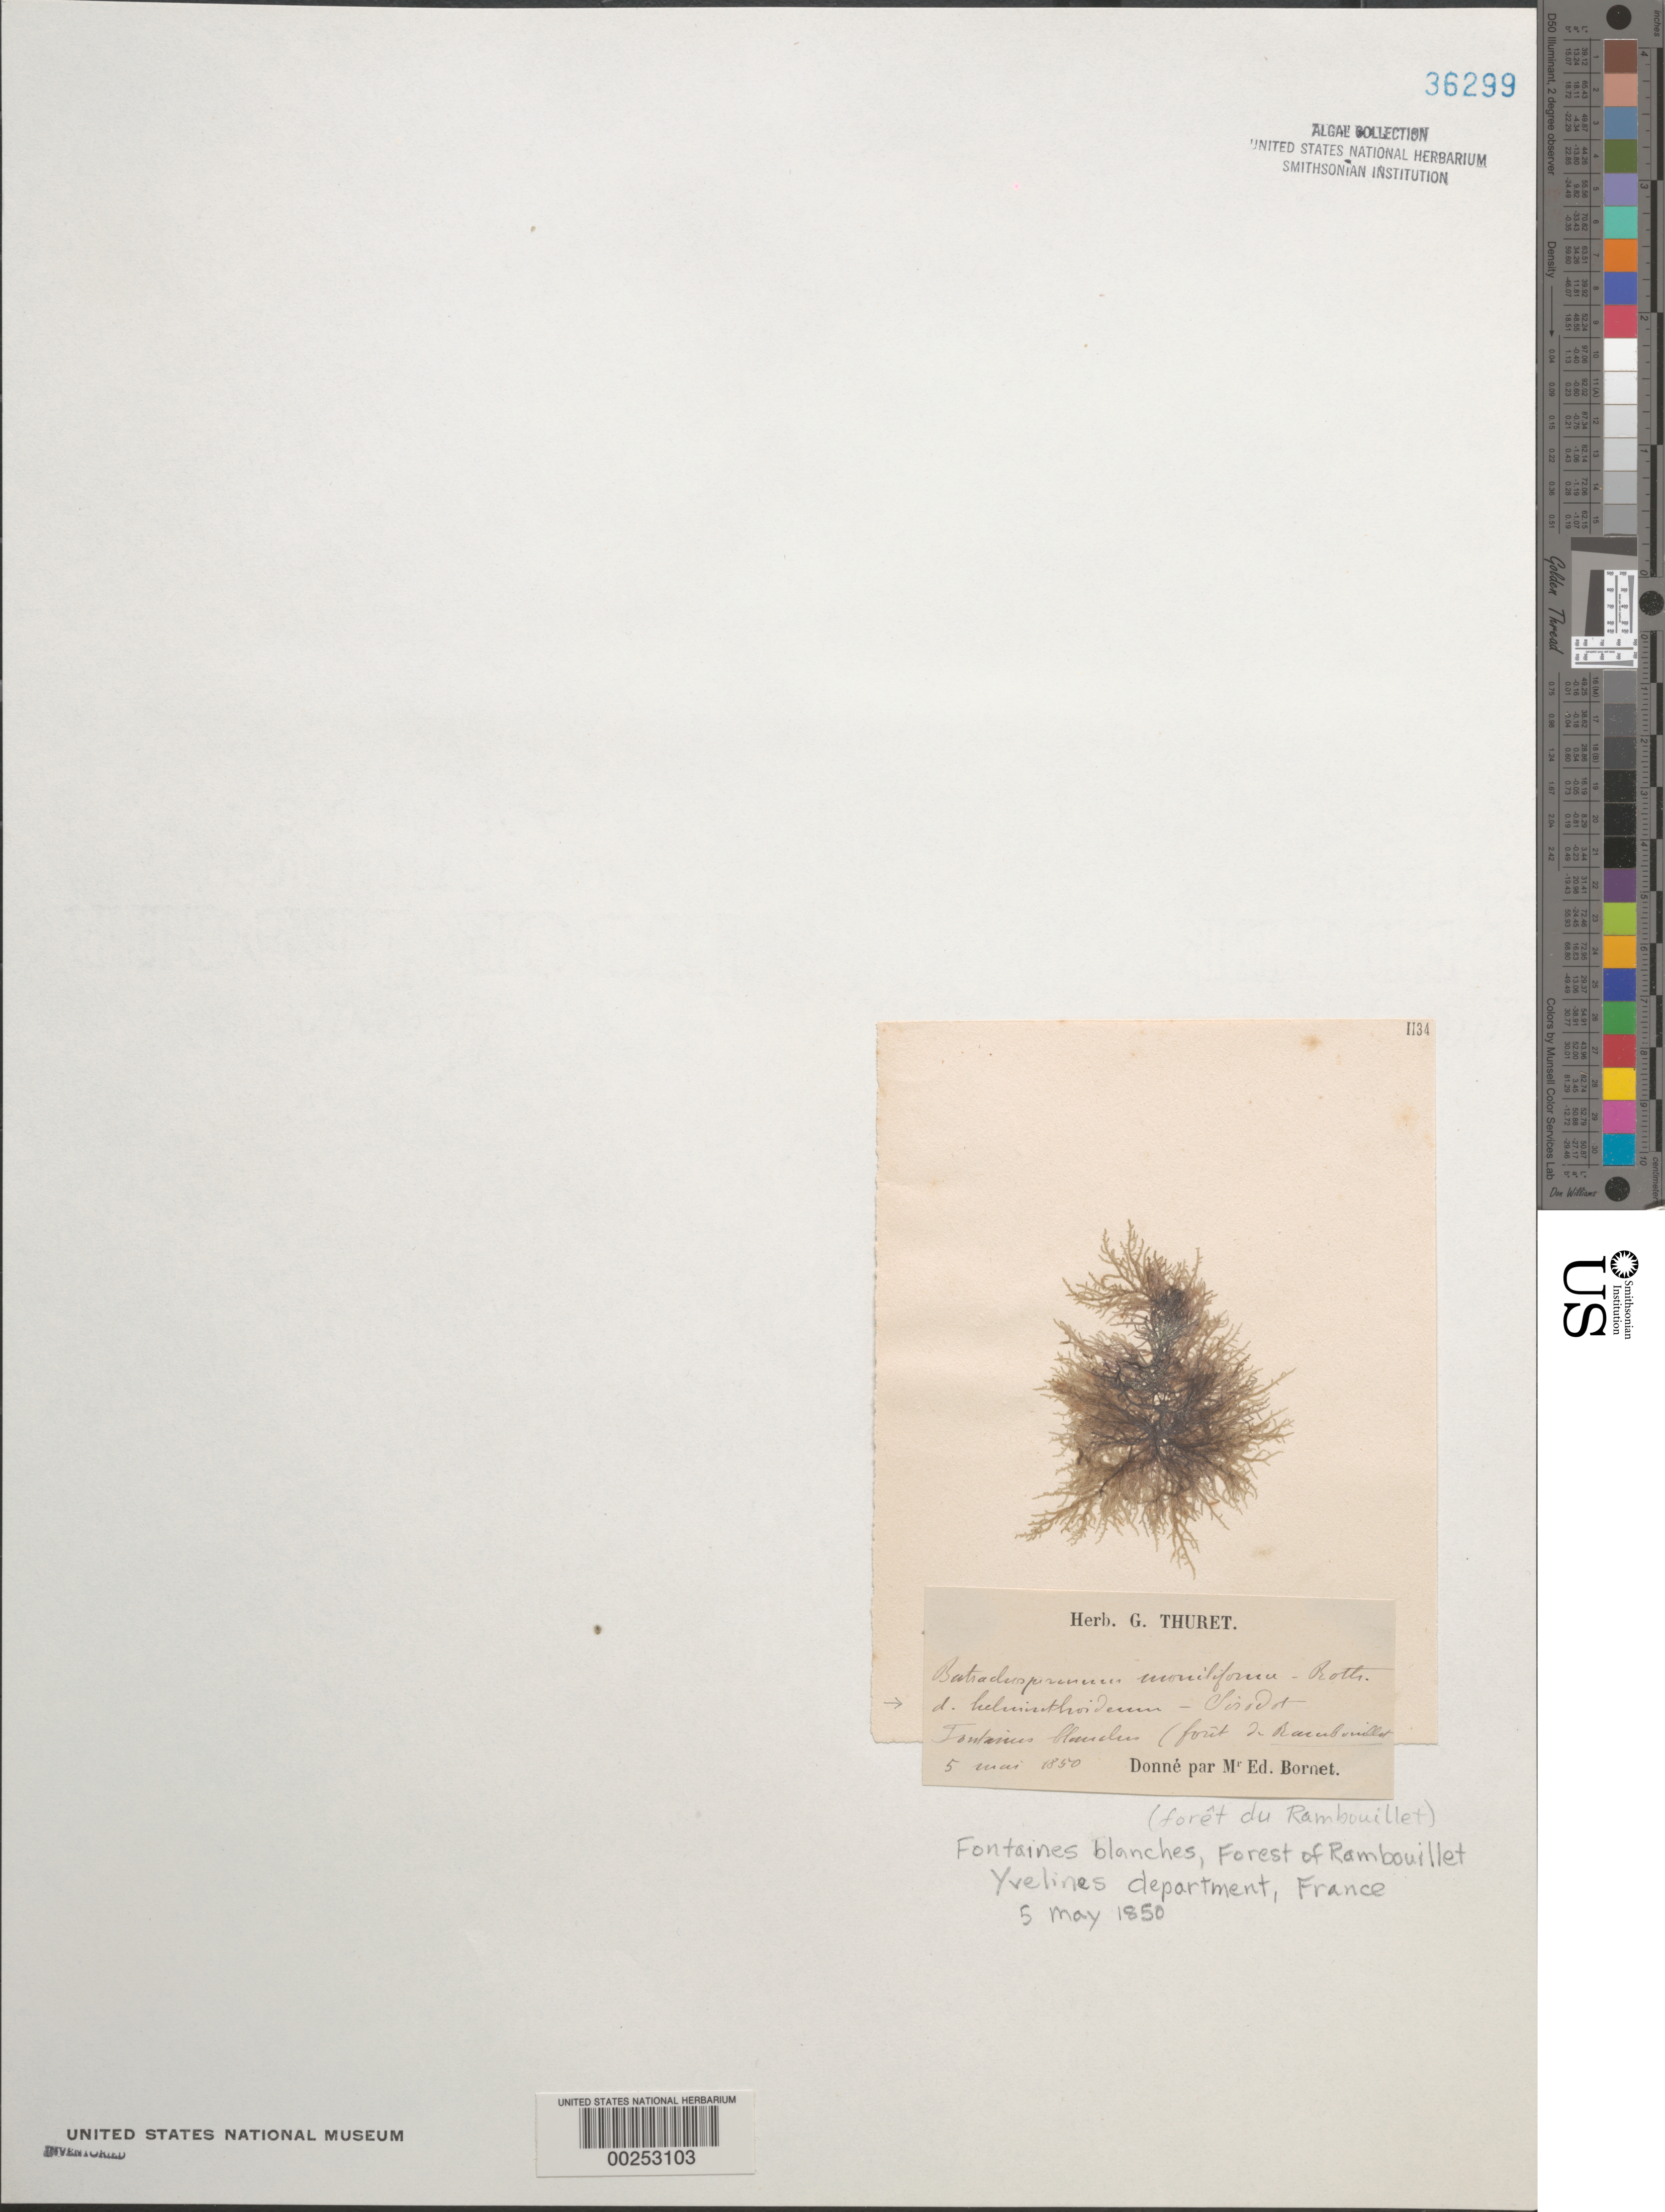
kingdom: Plantae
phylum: Rhodophyta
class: Florideophyceae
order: Batrachospermales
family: Batrachospermaceae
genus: Batrachospermum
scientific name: Batrachospermum gelatinosum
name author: (L.) DC.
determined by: Algae name updating Project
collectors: Thuret, G. (herbarium)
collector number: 1134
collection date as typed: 05 May 1850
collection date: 1850-05-05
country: France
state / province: Île-de-france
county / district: Yvelines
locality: Forest of Rambouillet, Fontaines Blanches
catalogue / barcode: US 36299